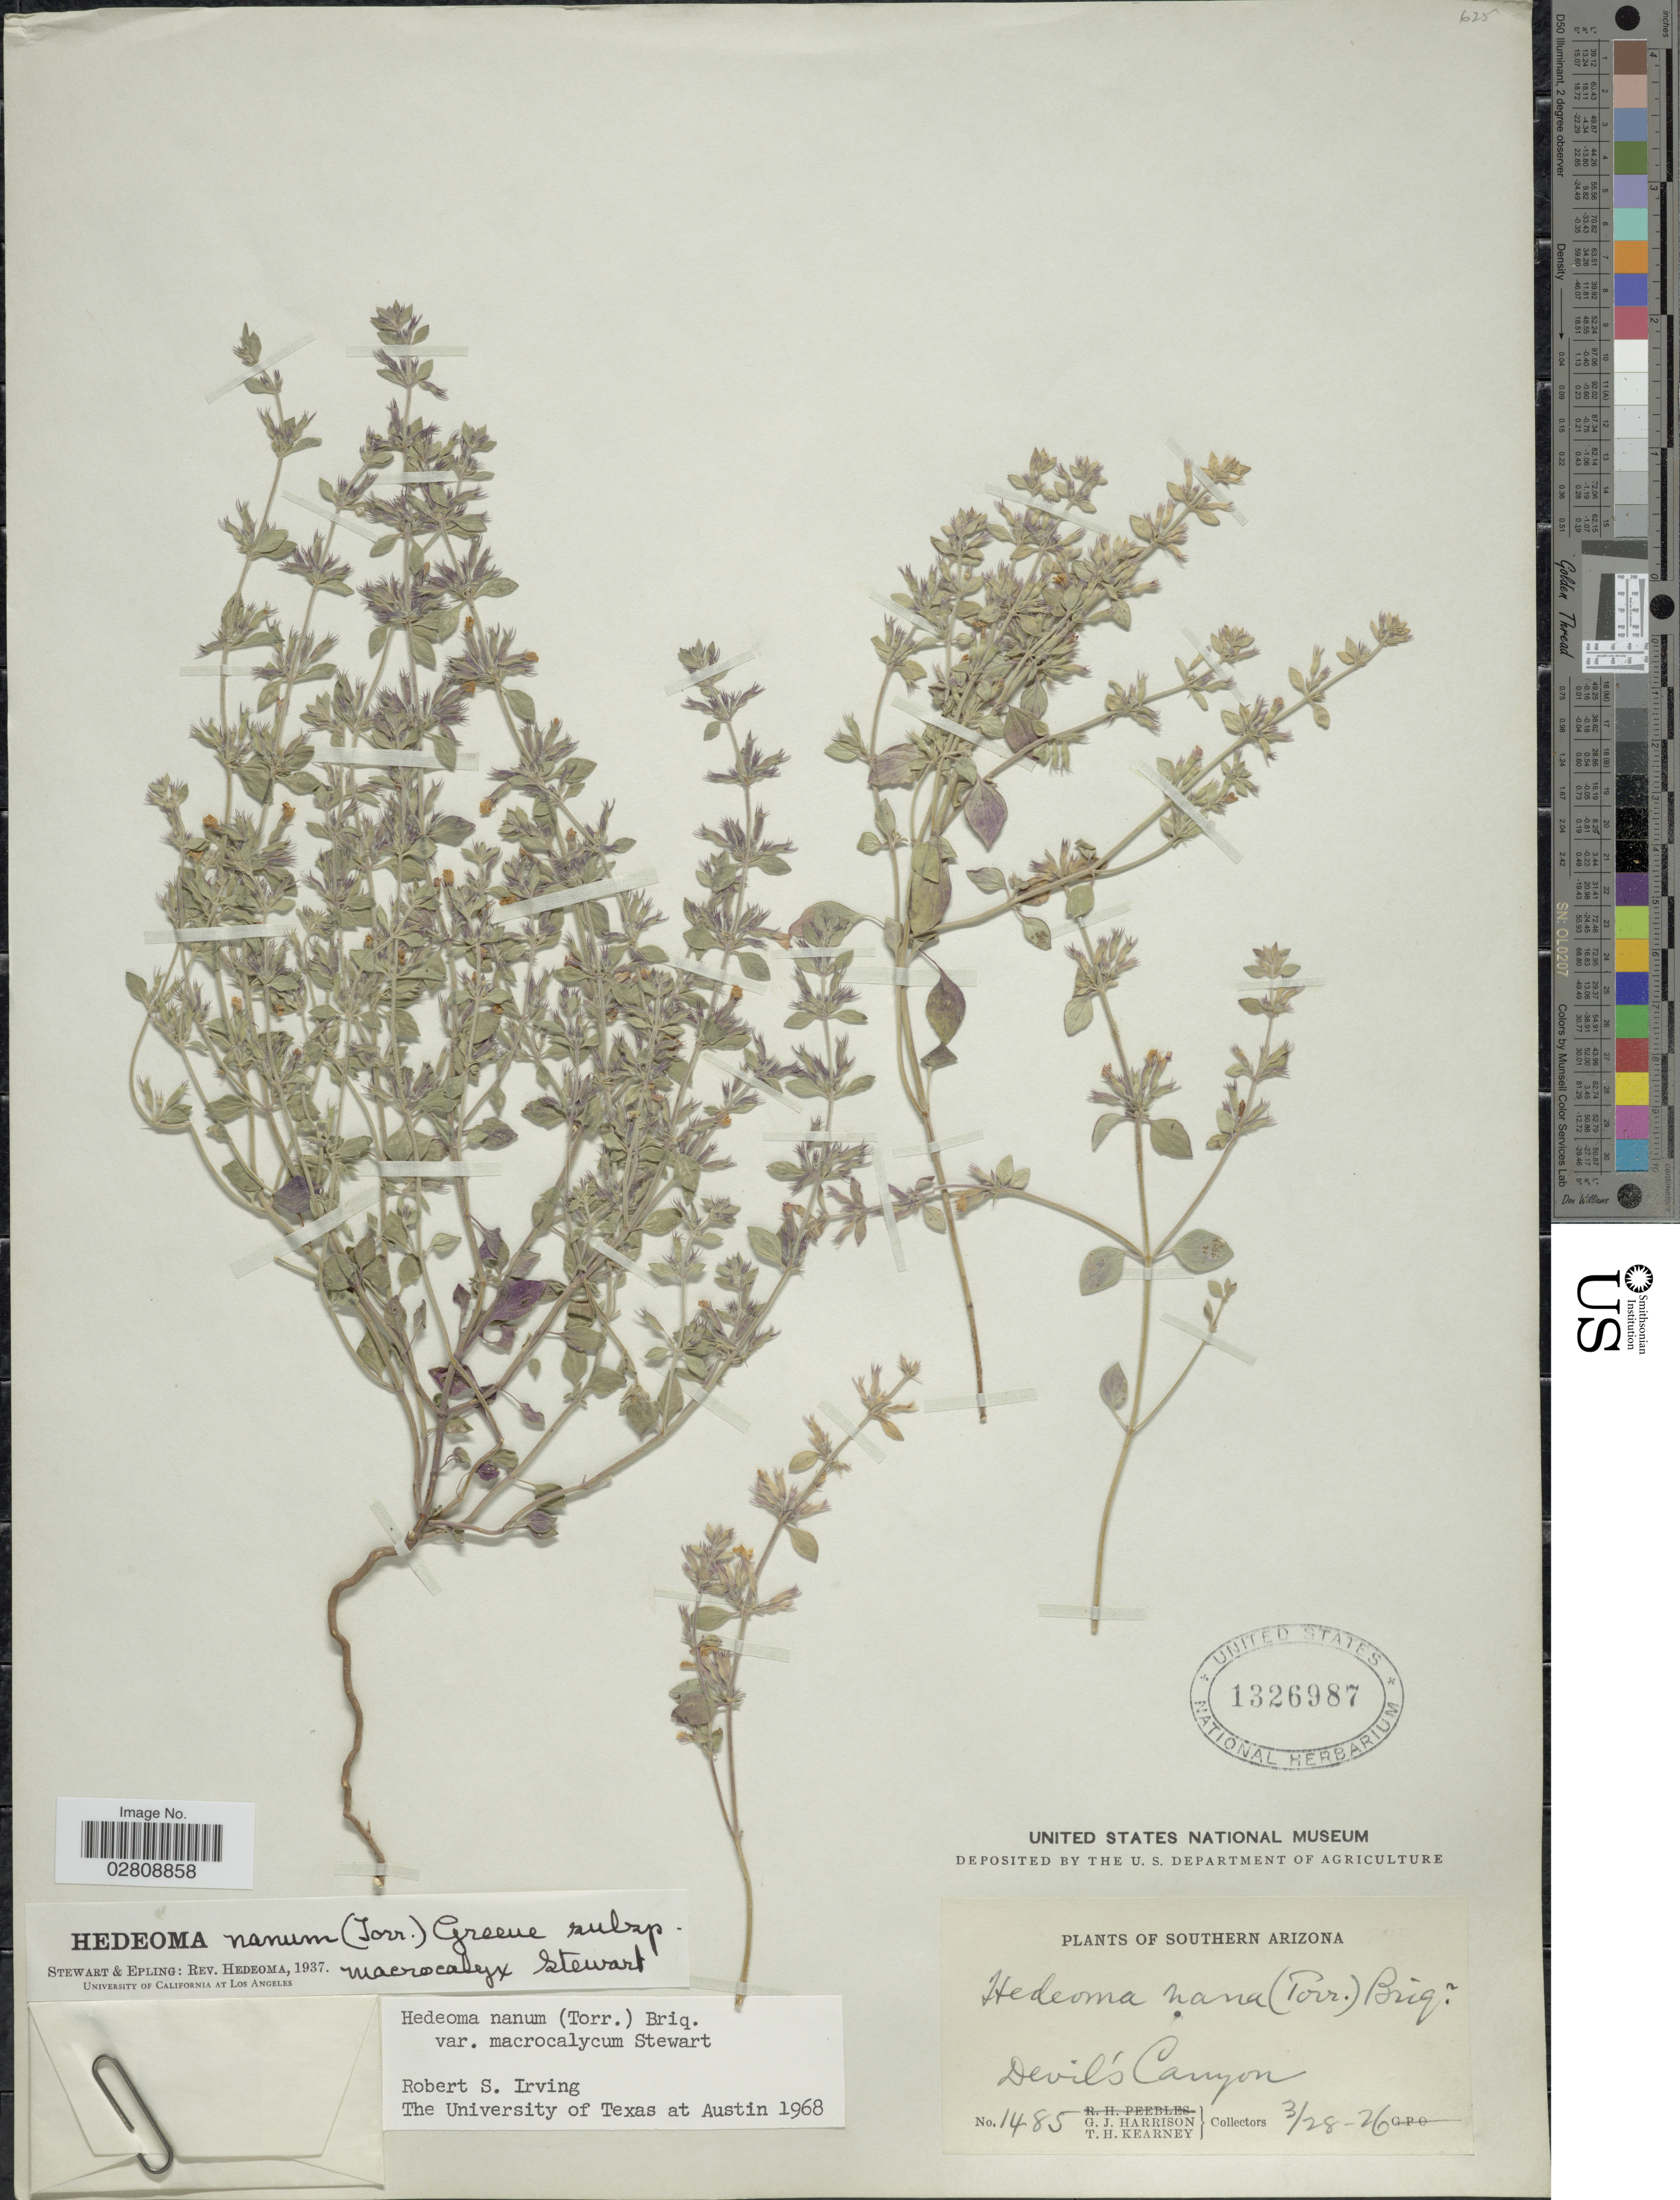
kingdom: Plantae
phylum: Tracheophyta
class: Magnoliopsida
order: Lamiales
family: Lamiaceae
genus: Hedeoma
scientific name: Hedeoma nana subsp. macrocalyx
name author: W.S. Stewart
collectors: G. J. Harrison & T. H. Kearney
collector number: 1485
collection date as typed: Transcribed d/m/y: 28/3/26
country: United States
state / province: Arizona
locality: Southern Arizona. Devil's Canyon.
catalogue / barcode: US 1326987